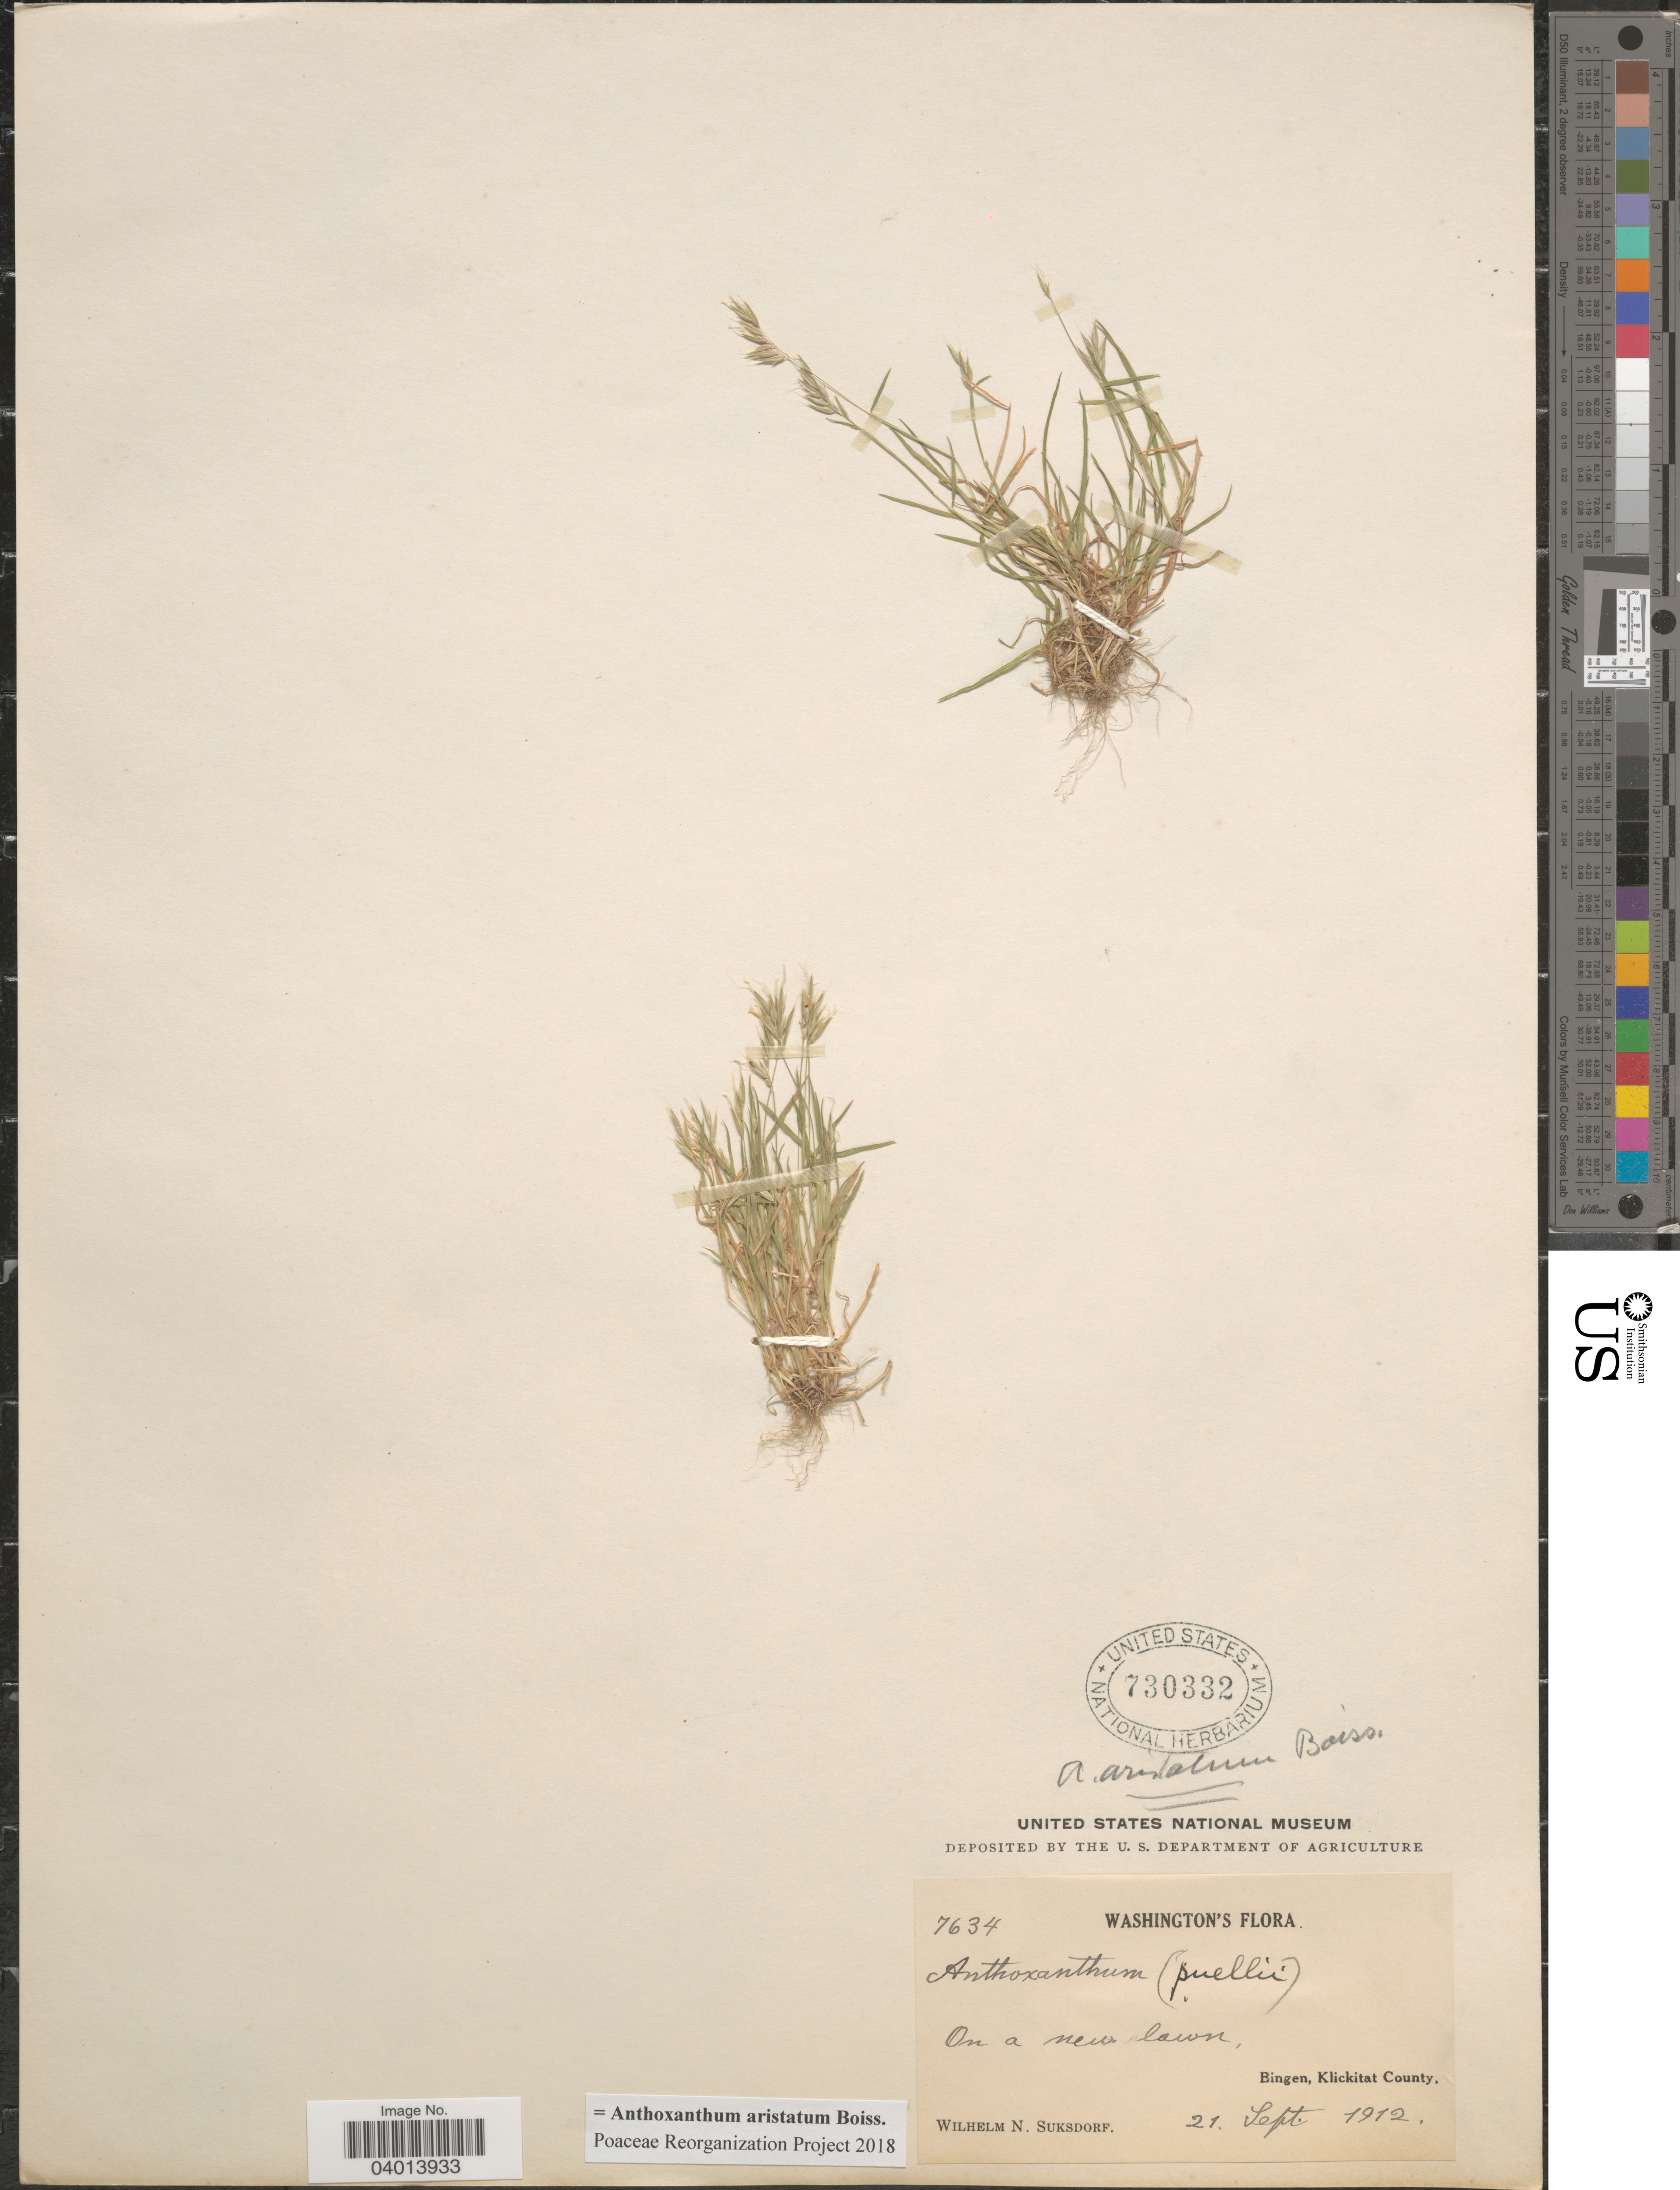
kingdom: Plantae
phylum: Tracheophyta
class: Liliopsida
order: Poales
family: Poaceae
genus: Anthoxanthum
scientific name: Anthoxanthum aristatum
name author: Boiss.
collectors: W. N. Suksdorf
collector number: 7634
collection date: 1912-09-21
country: United States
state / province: Washington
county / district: Klickitat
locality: On a new lawn, Bingen, Klickitat County.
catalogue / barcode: US 730332